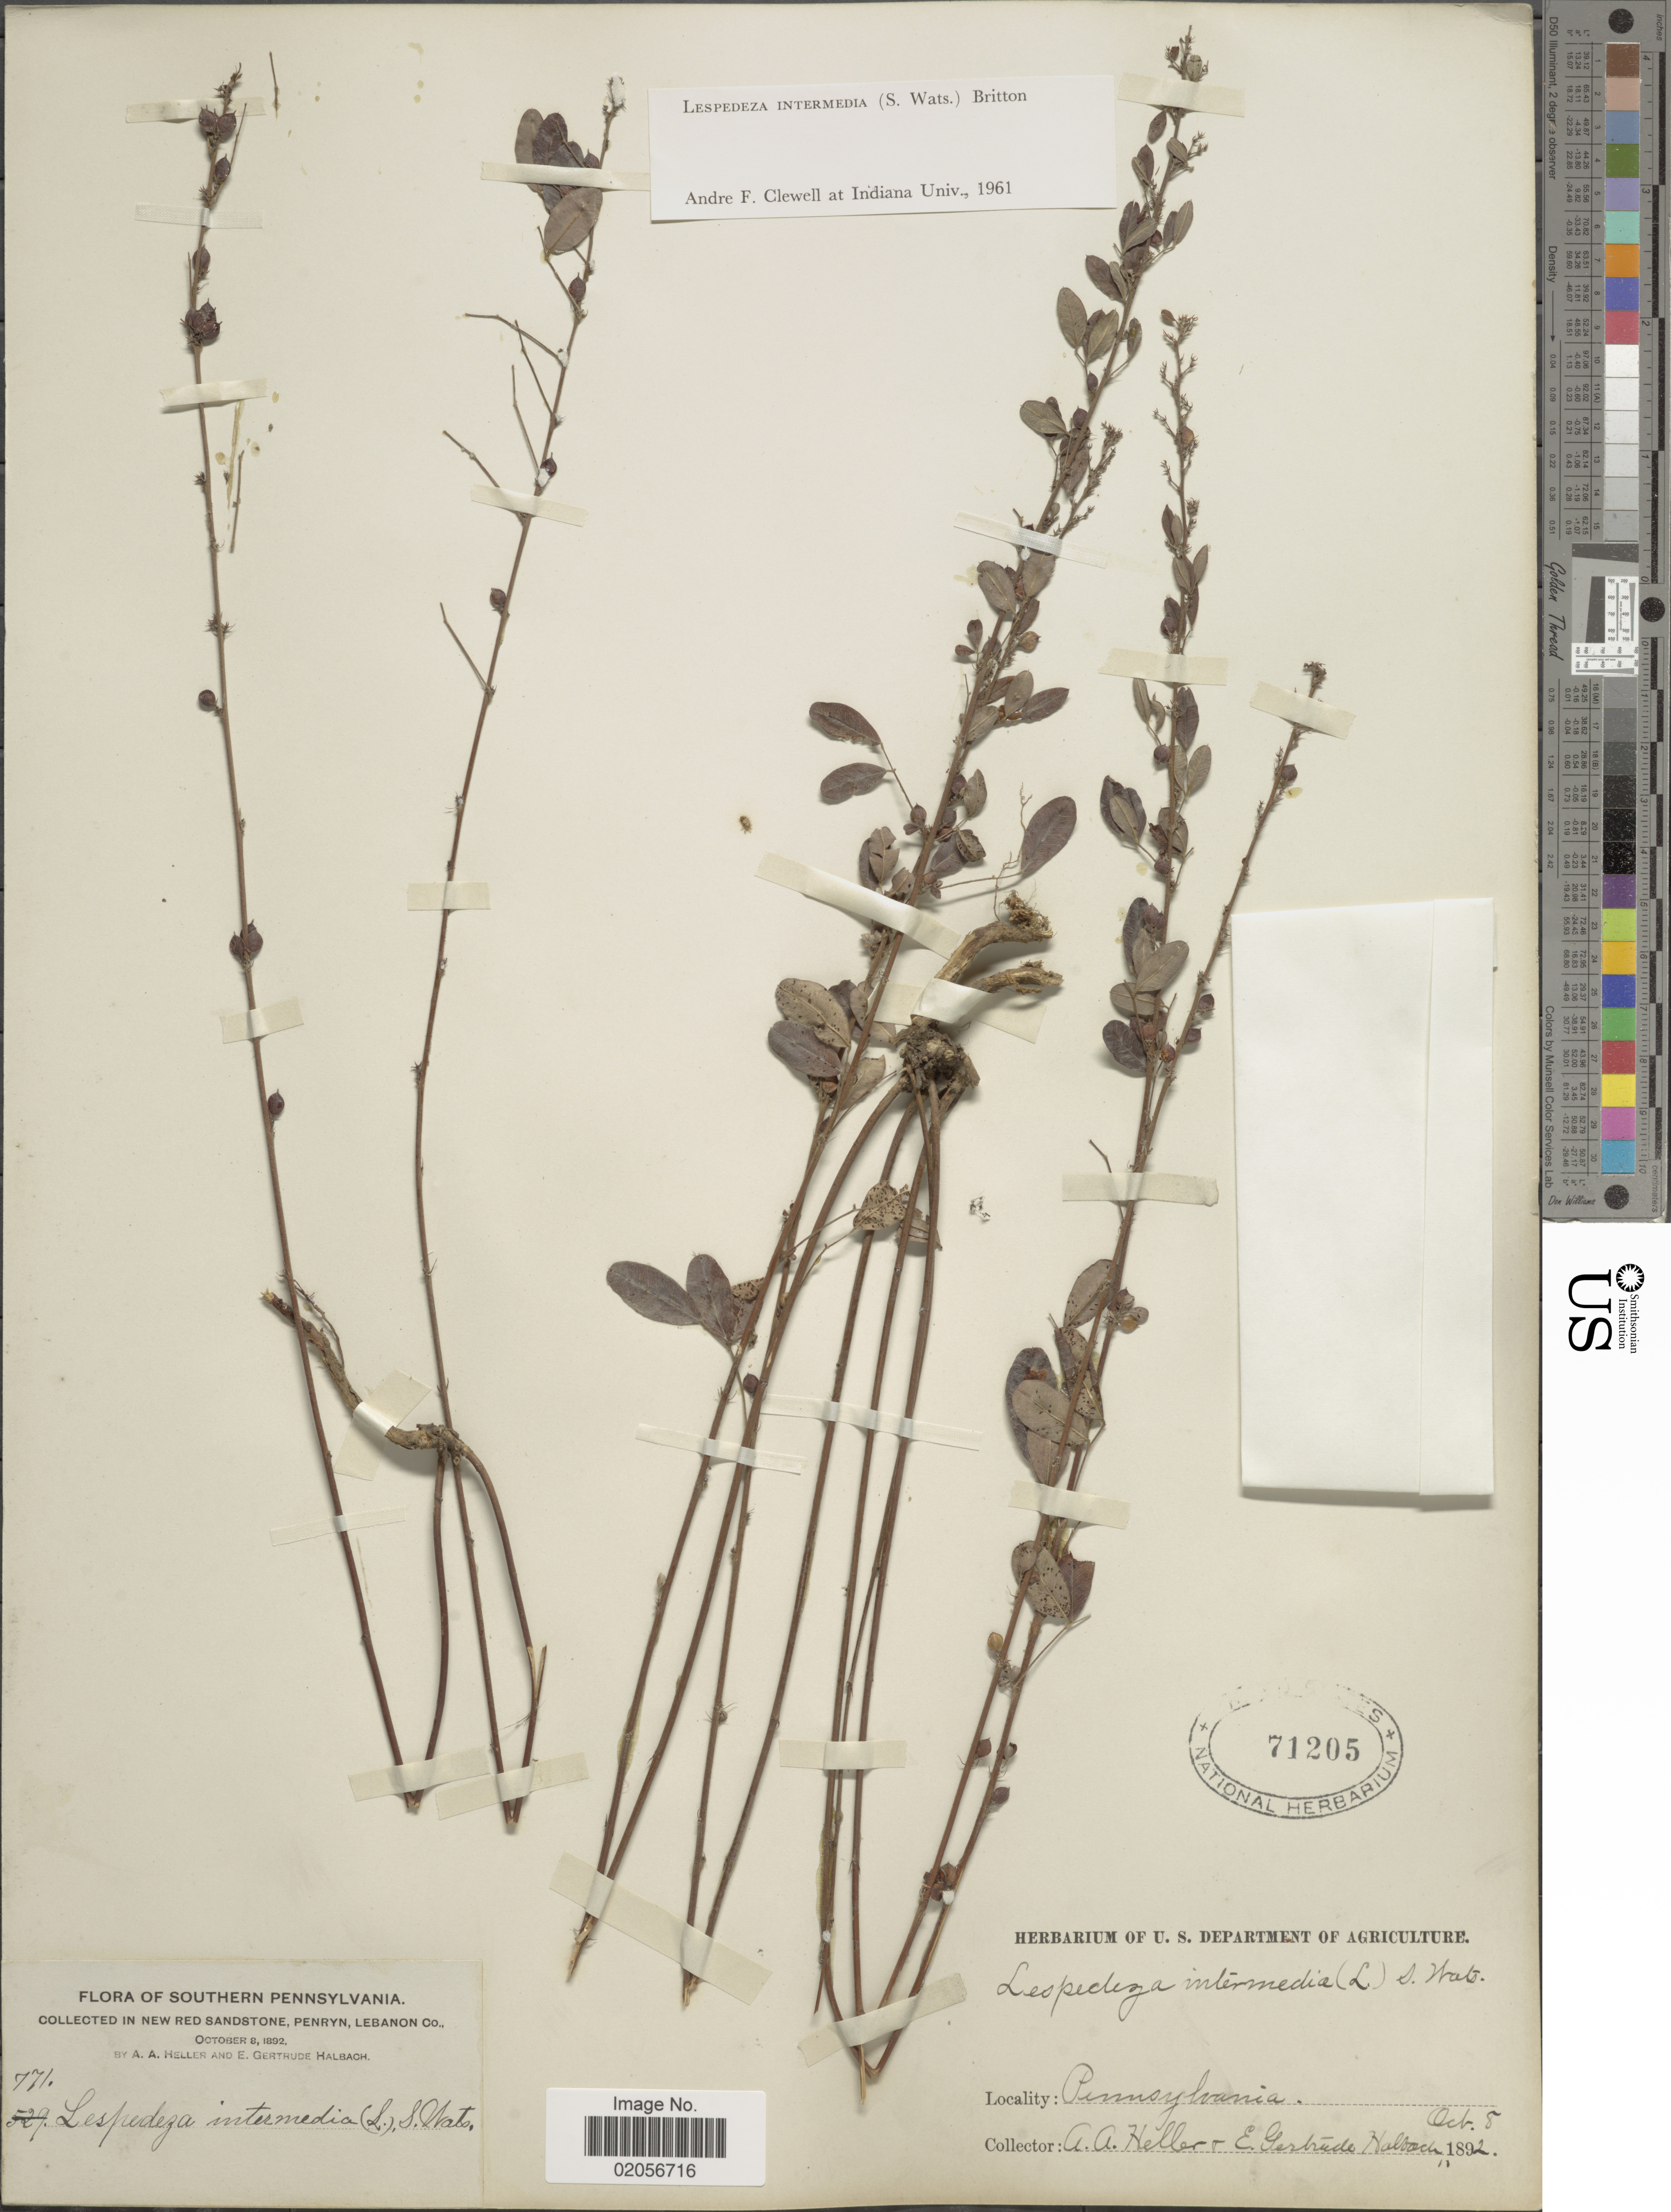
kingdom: Plantae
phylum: Tracheophyta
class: Magnoliopsida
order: Fabales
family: Fabaceae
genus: Lespedeza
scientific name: Lespedeza intermedia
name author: (S. Watson) Britton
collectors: A. A. Heller & E. G. Halbach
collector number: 771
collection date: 1892-10-08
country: United States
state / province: Pennsylvania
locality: Southern Pennsylvania, In New Red Sandstone, Penryn, Lebanon Co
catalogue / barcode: US 71205